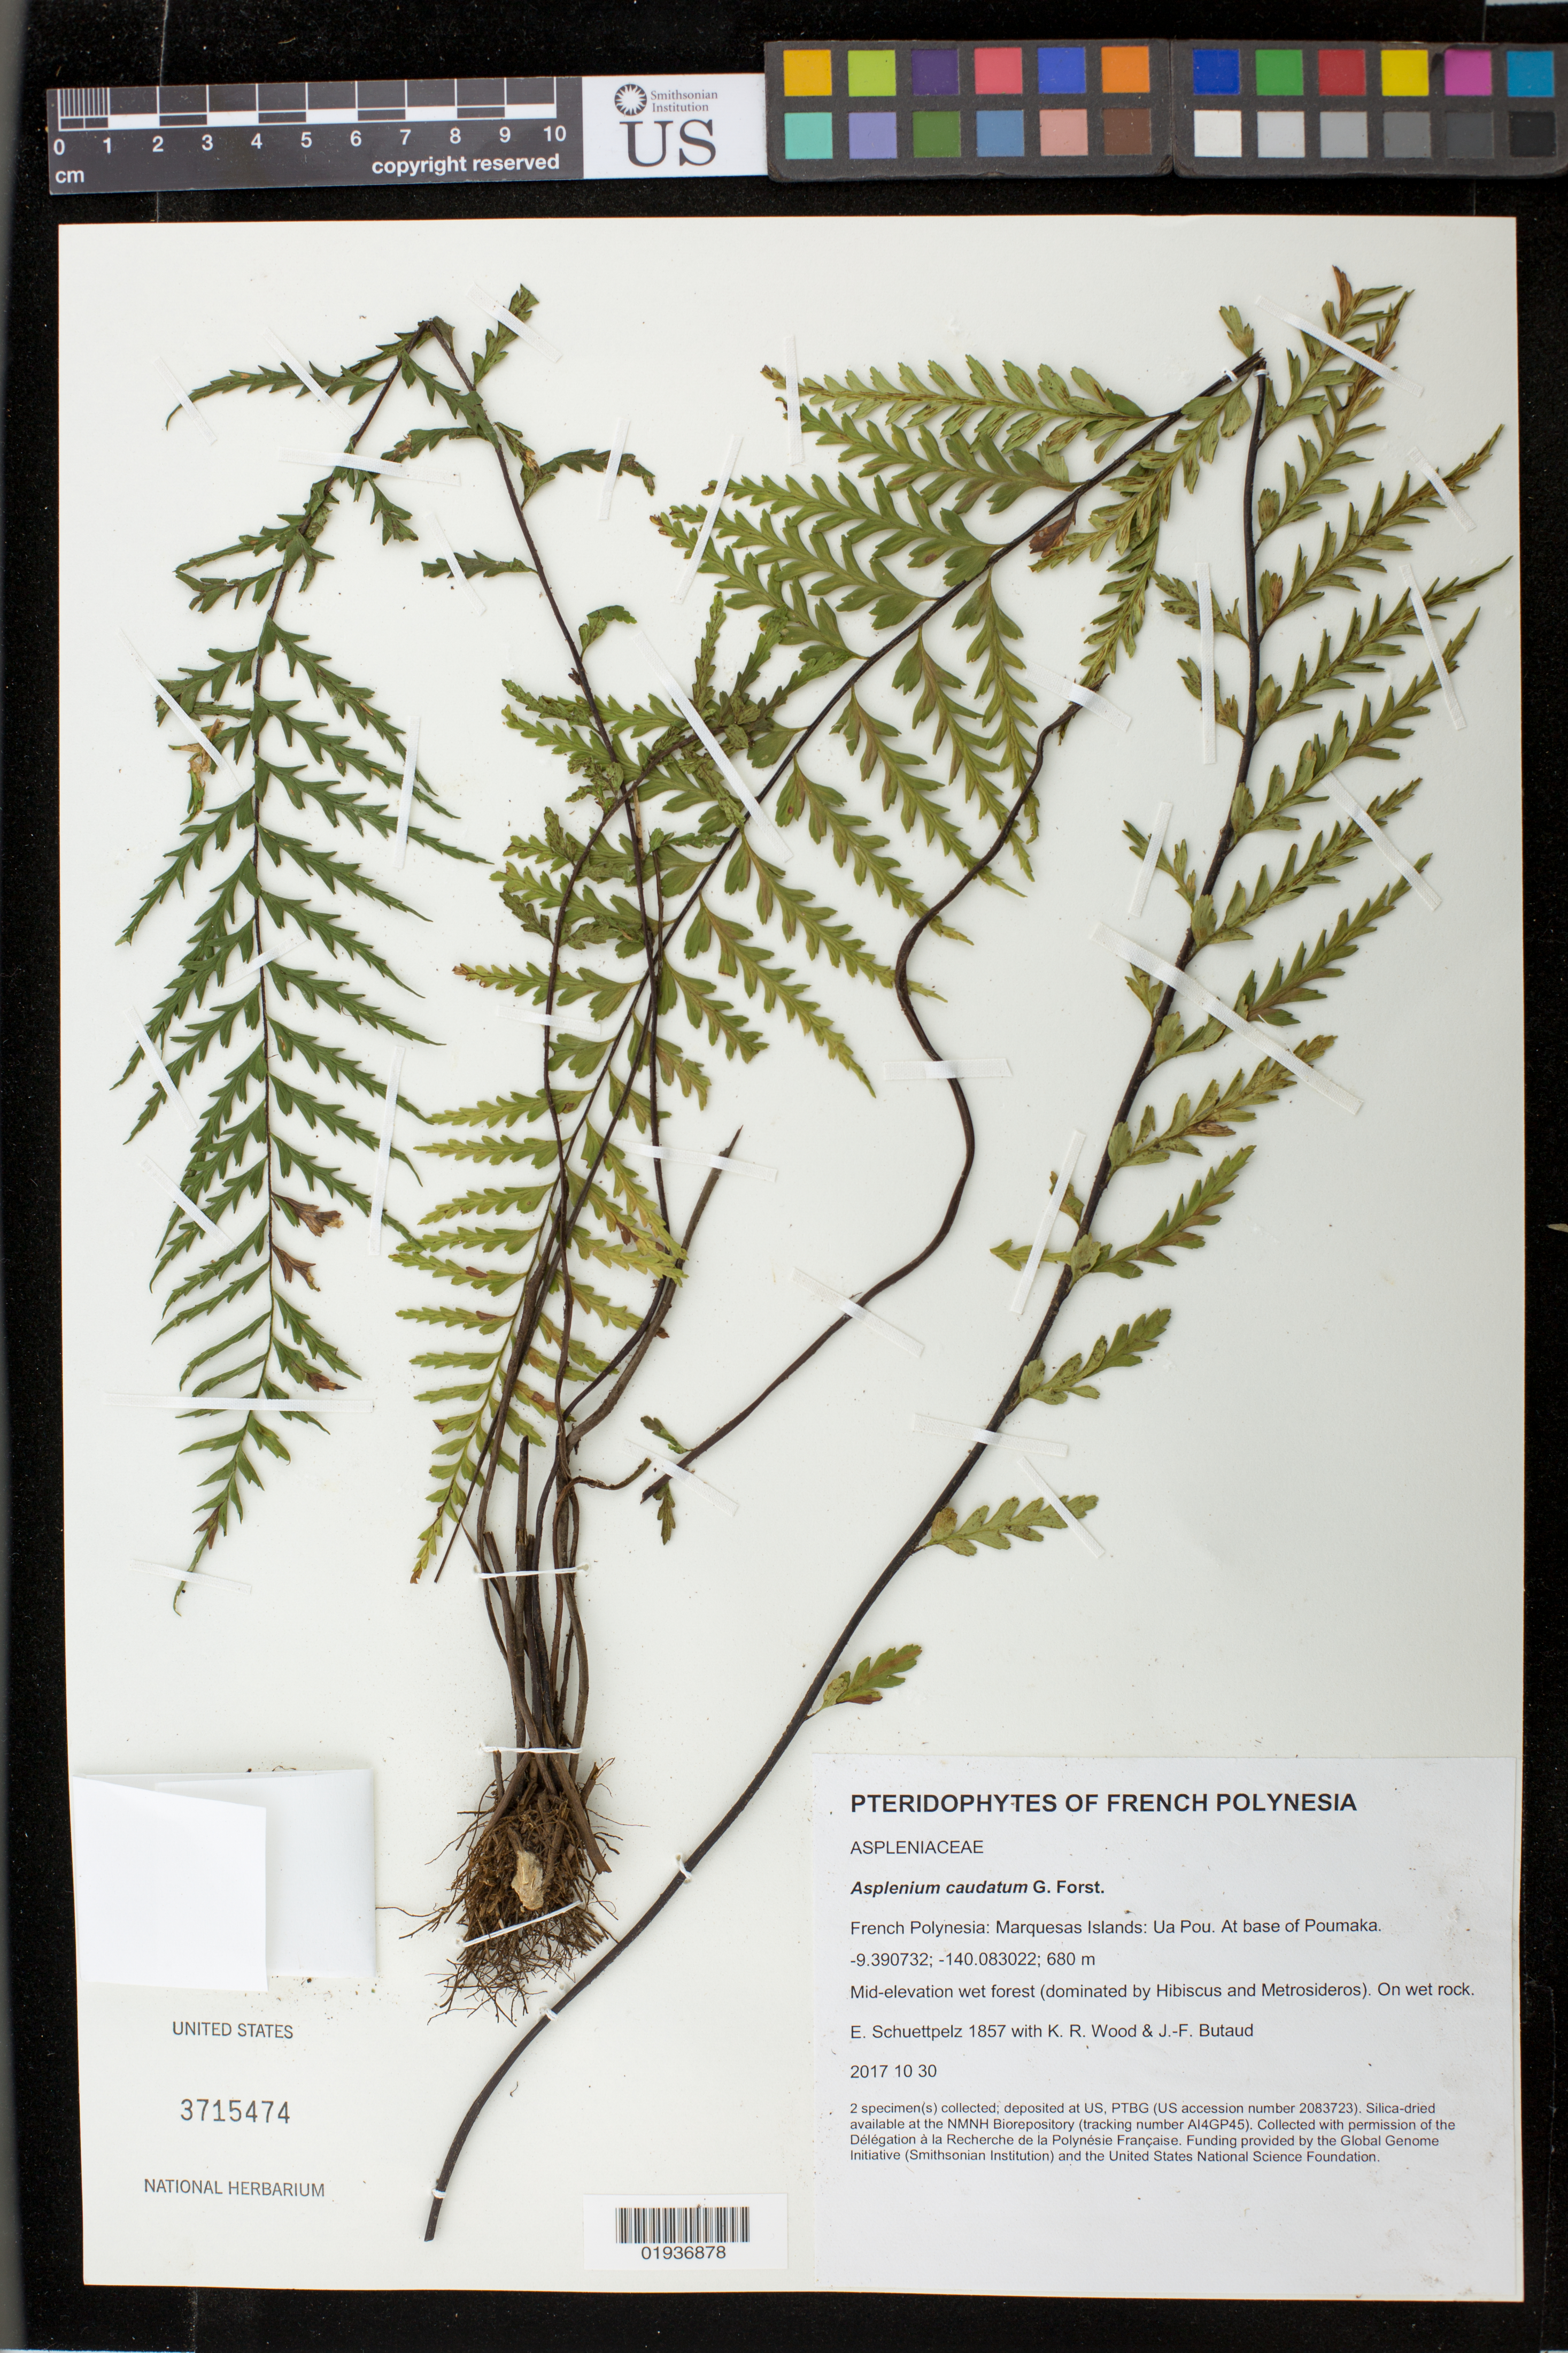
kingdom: Plantae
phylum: Tracheophyta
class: Polypodiopsida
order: Polypodiales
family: Aspleniaceae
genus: Asplenium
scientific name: Asplenium caudatum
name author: G. Forst.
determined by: Salgado, A. E.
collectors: E. Schuettpelz, K. R. Wood & J. -F. Butaud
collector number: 1857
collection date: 2017-10-30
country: French Polynesia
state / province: Marquesas Islands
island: Ua Pou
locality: At base of Poumaka.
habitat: Mid-elevation wet forest (dominated by Hibiscus and Metrosideros).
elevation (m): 680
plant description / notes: Collected with permission of the Délégation à la Recherche de la Polynésie Française. Funding provided by the Global Genome Initiative (Smithsonian Institution) and the United States National Science Foundation. Silica dried tissue stored at AI4GP45 in the NMNH Biorepository, Smithsonian Institution.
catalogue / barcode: US 3715474